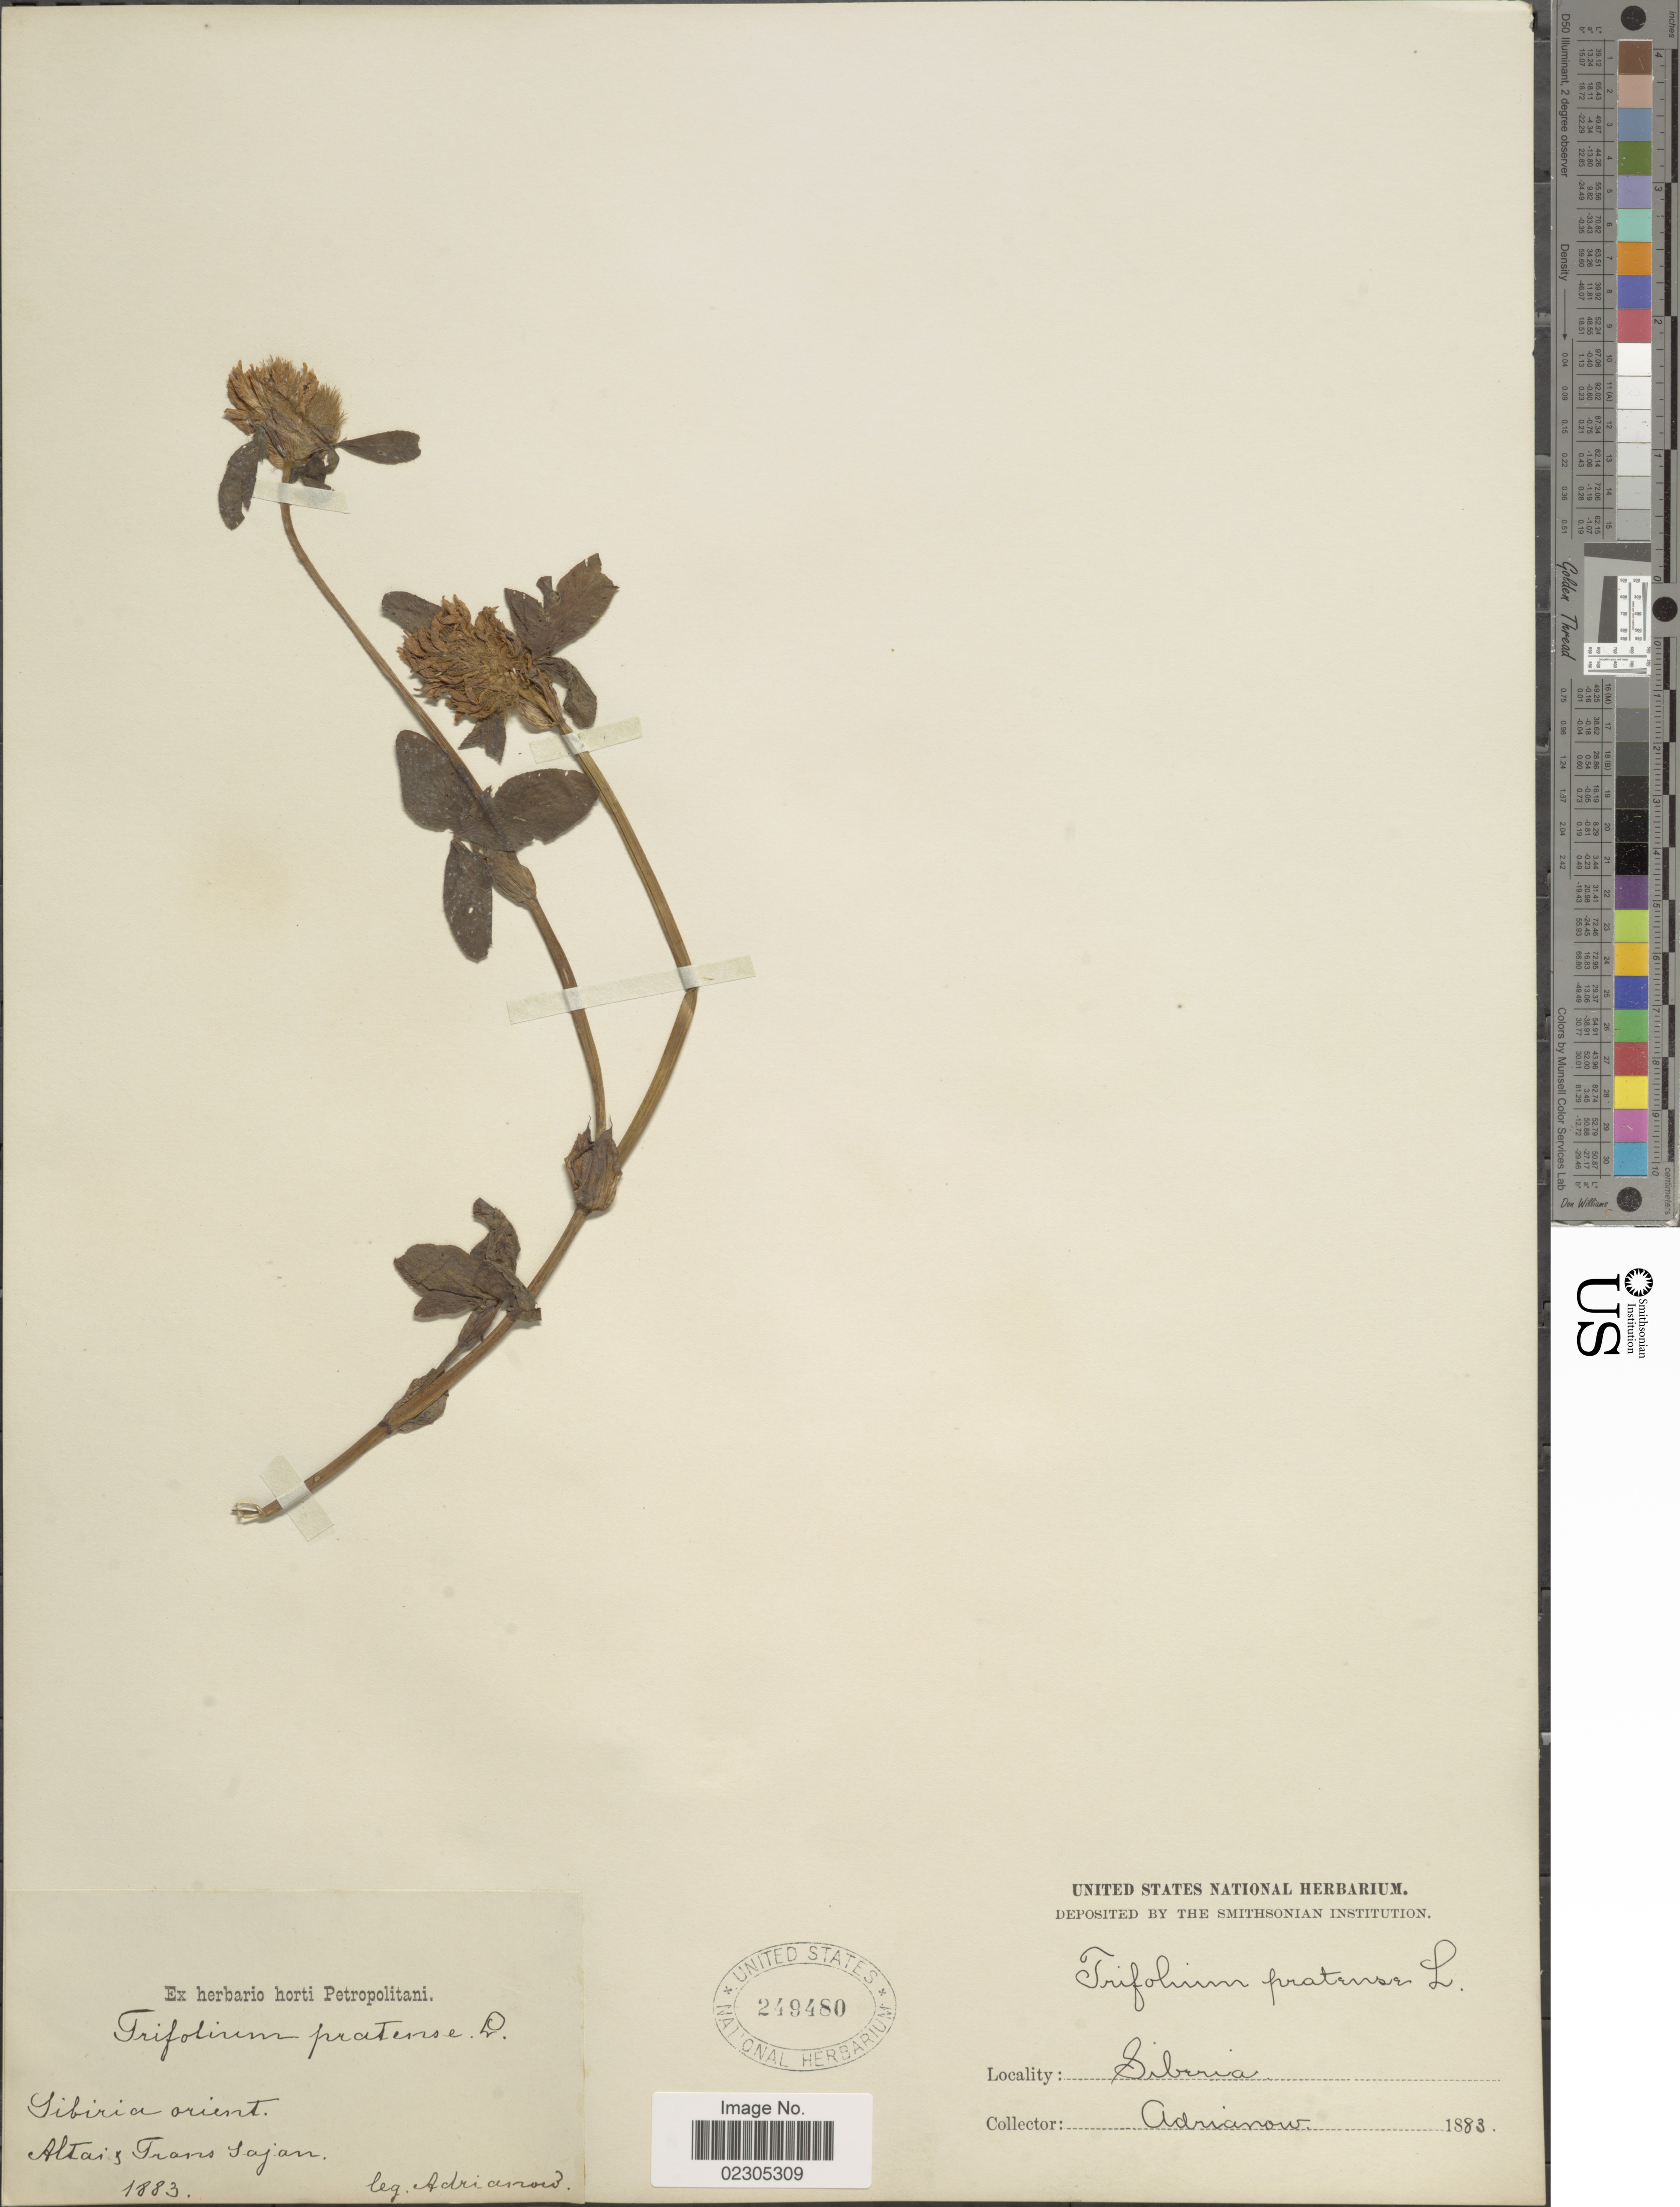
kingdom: Plantae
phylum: Tracheophyta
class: Magnoliopsida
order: Fabales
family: Fabaceae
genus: Trifolium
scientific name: Trifolium pratense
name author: L.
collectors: -- Adrianow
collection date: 1883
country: Russian Federation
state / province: Altai Republic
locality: Siberia Orient. Atlais Trans Sayan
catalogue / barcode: US 249480